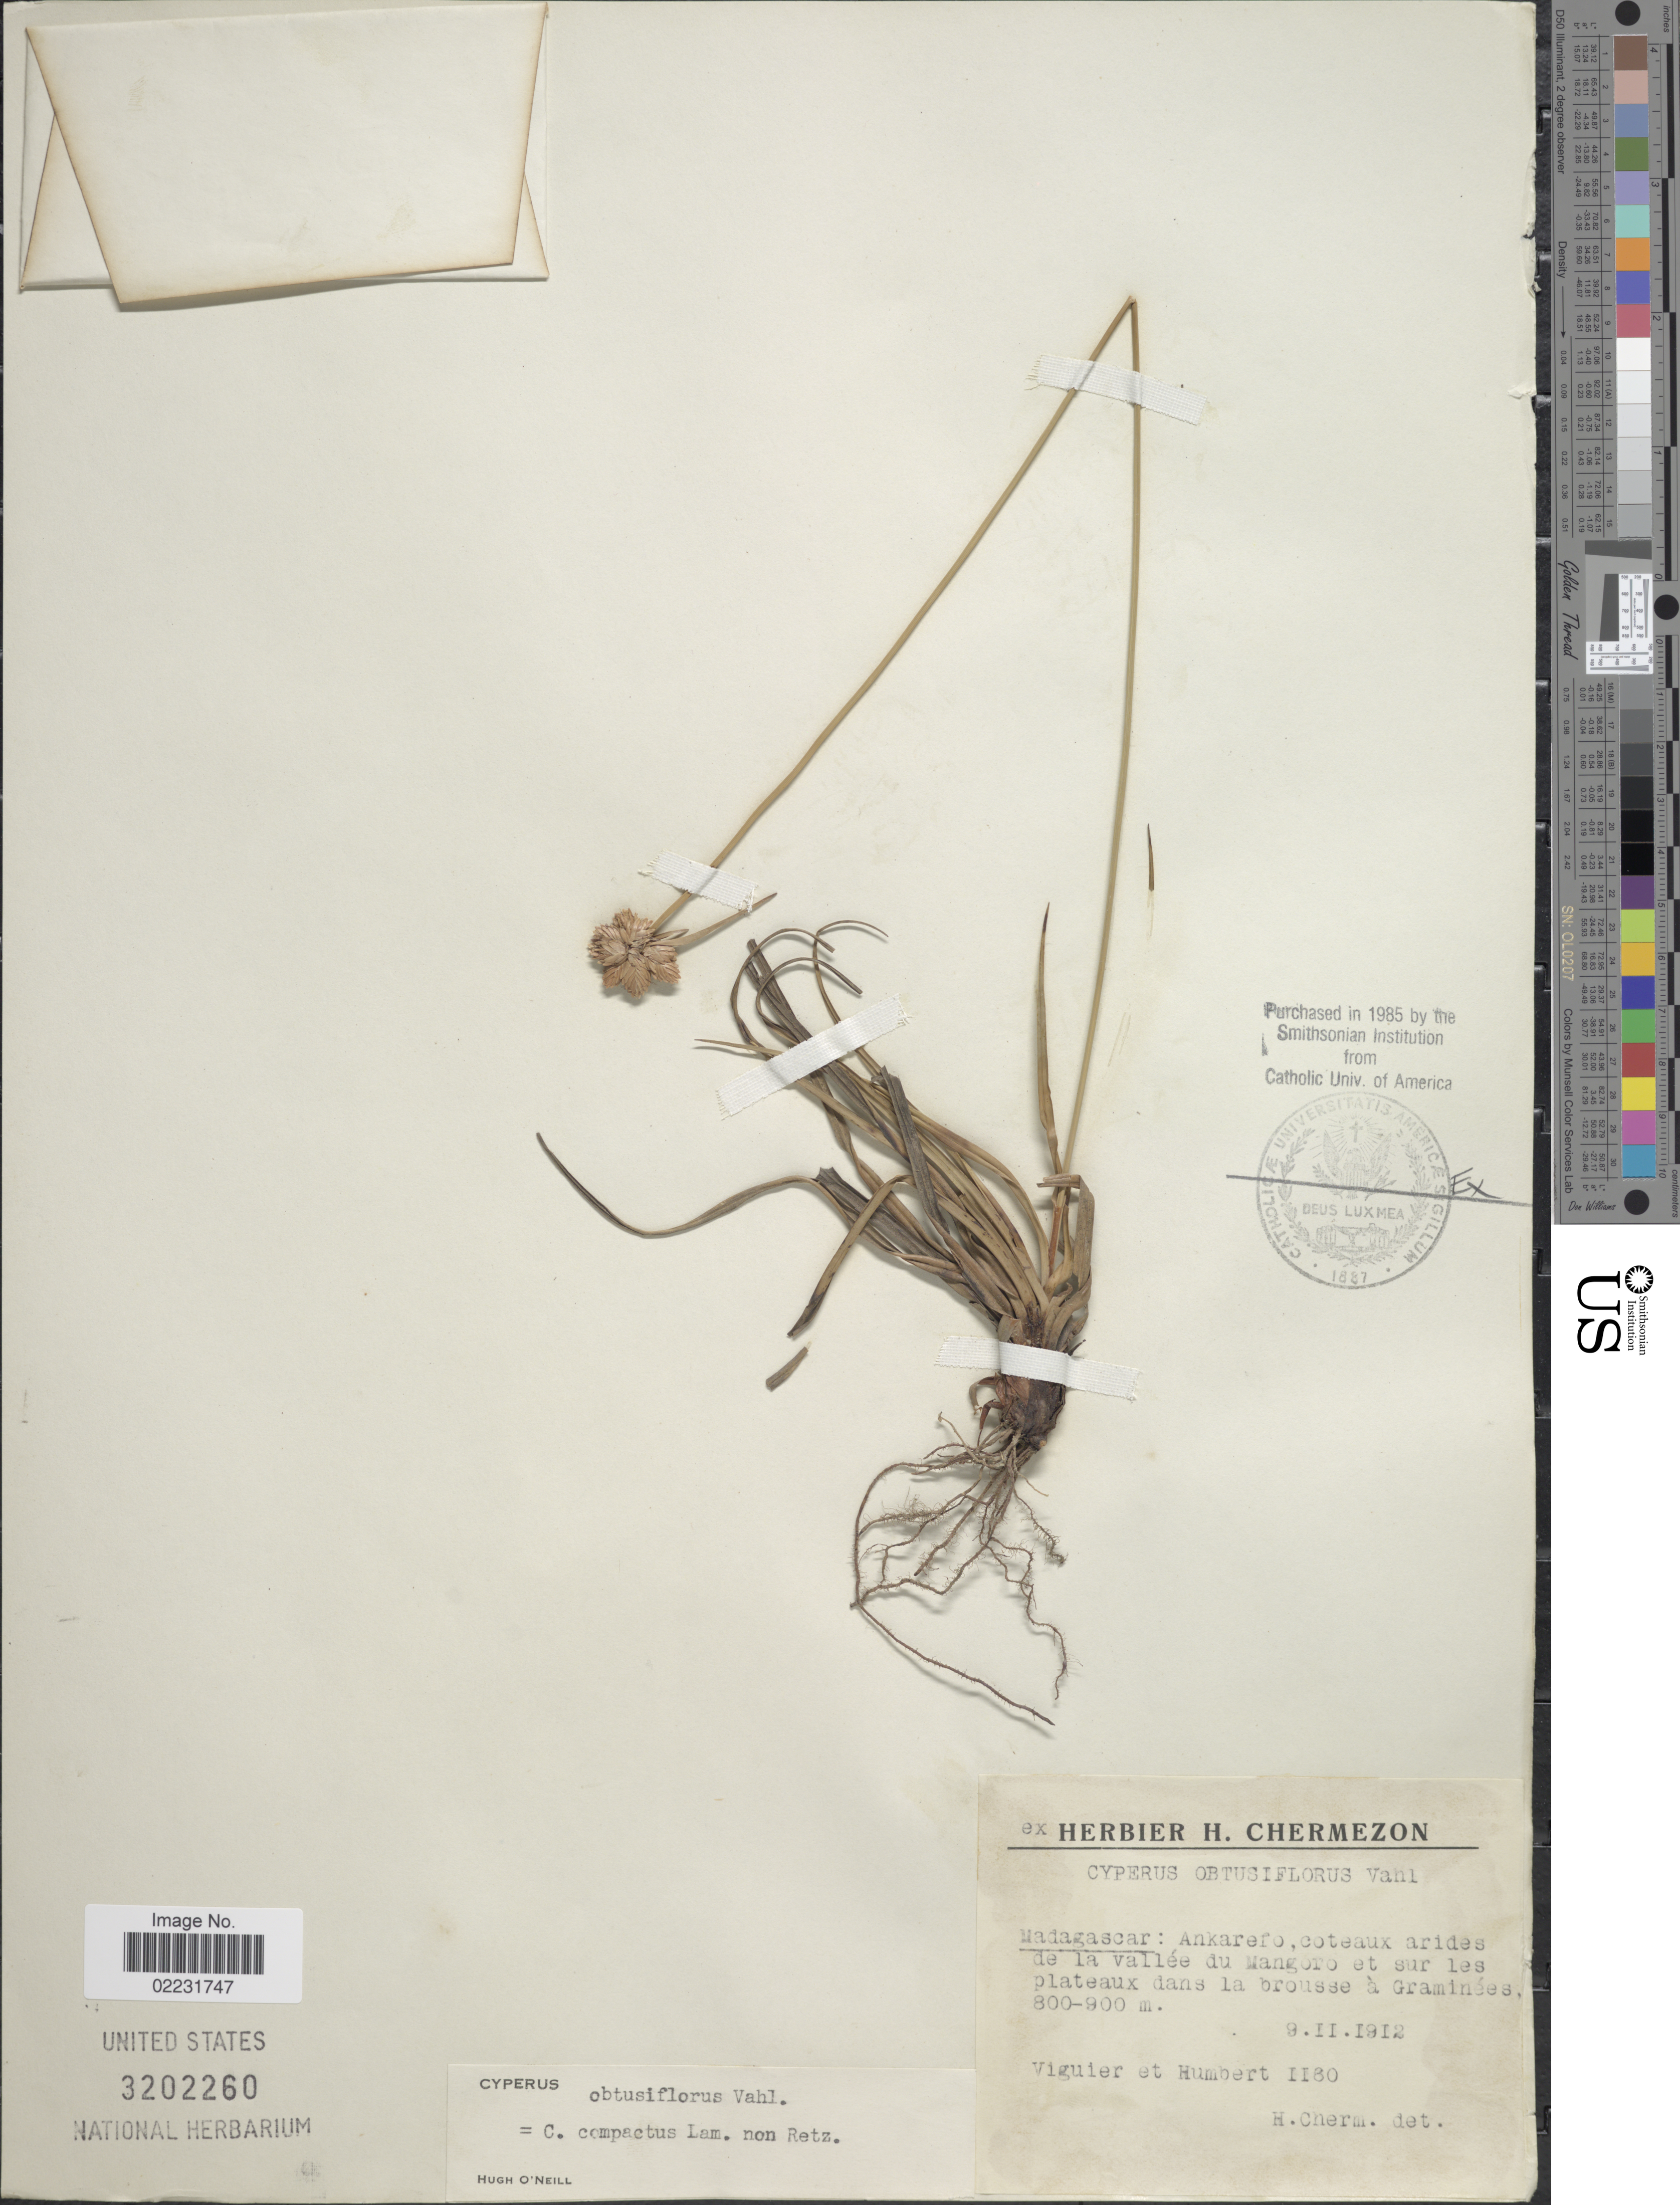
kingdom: Plantae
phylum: Tracheophyta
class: Liliopsida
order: Poales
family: Cyperaceae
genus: Cyperus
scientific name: Cyperus obtusiflorus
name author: Vahl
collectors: Viguier & H. Humbert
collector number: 1180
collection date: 1912-02-09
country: Madagascar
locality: Ankarefo, coteaux arides de la vallee du Magoro et sur les plateaux dans la brousse a Graminees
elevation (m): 800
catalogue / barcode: US 3202260